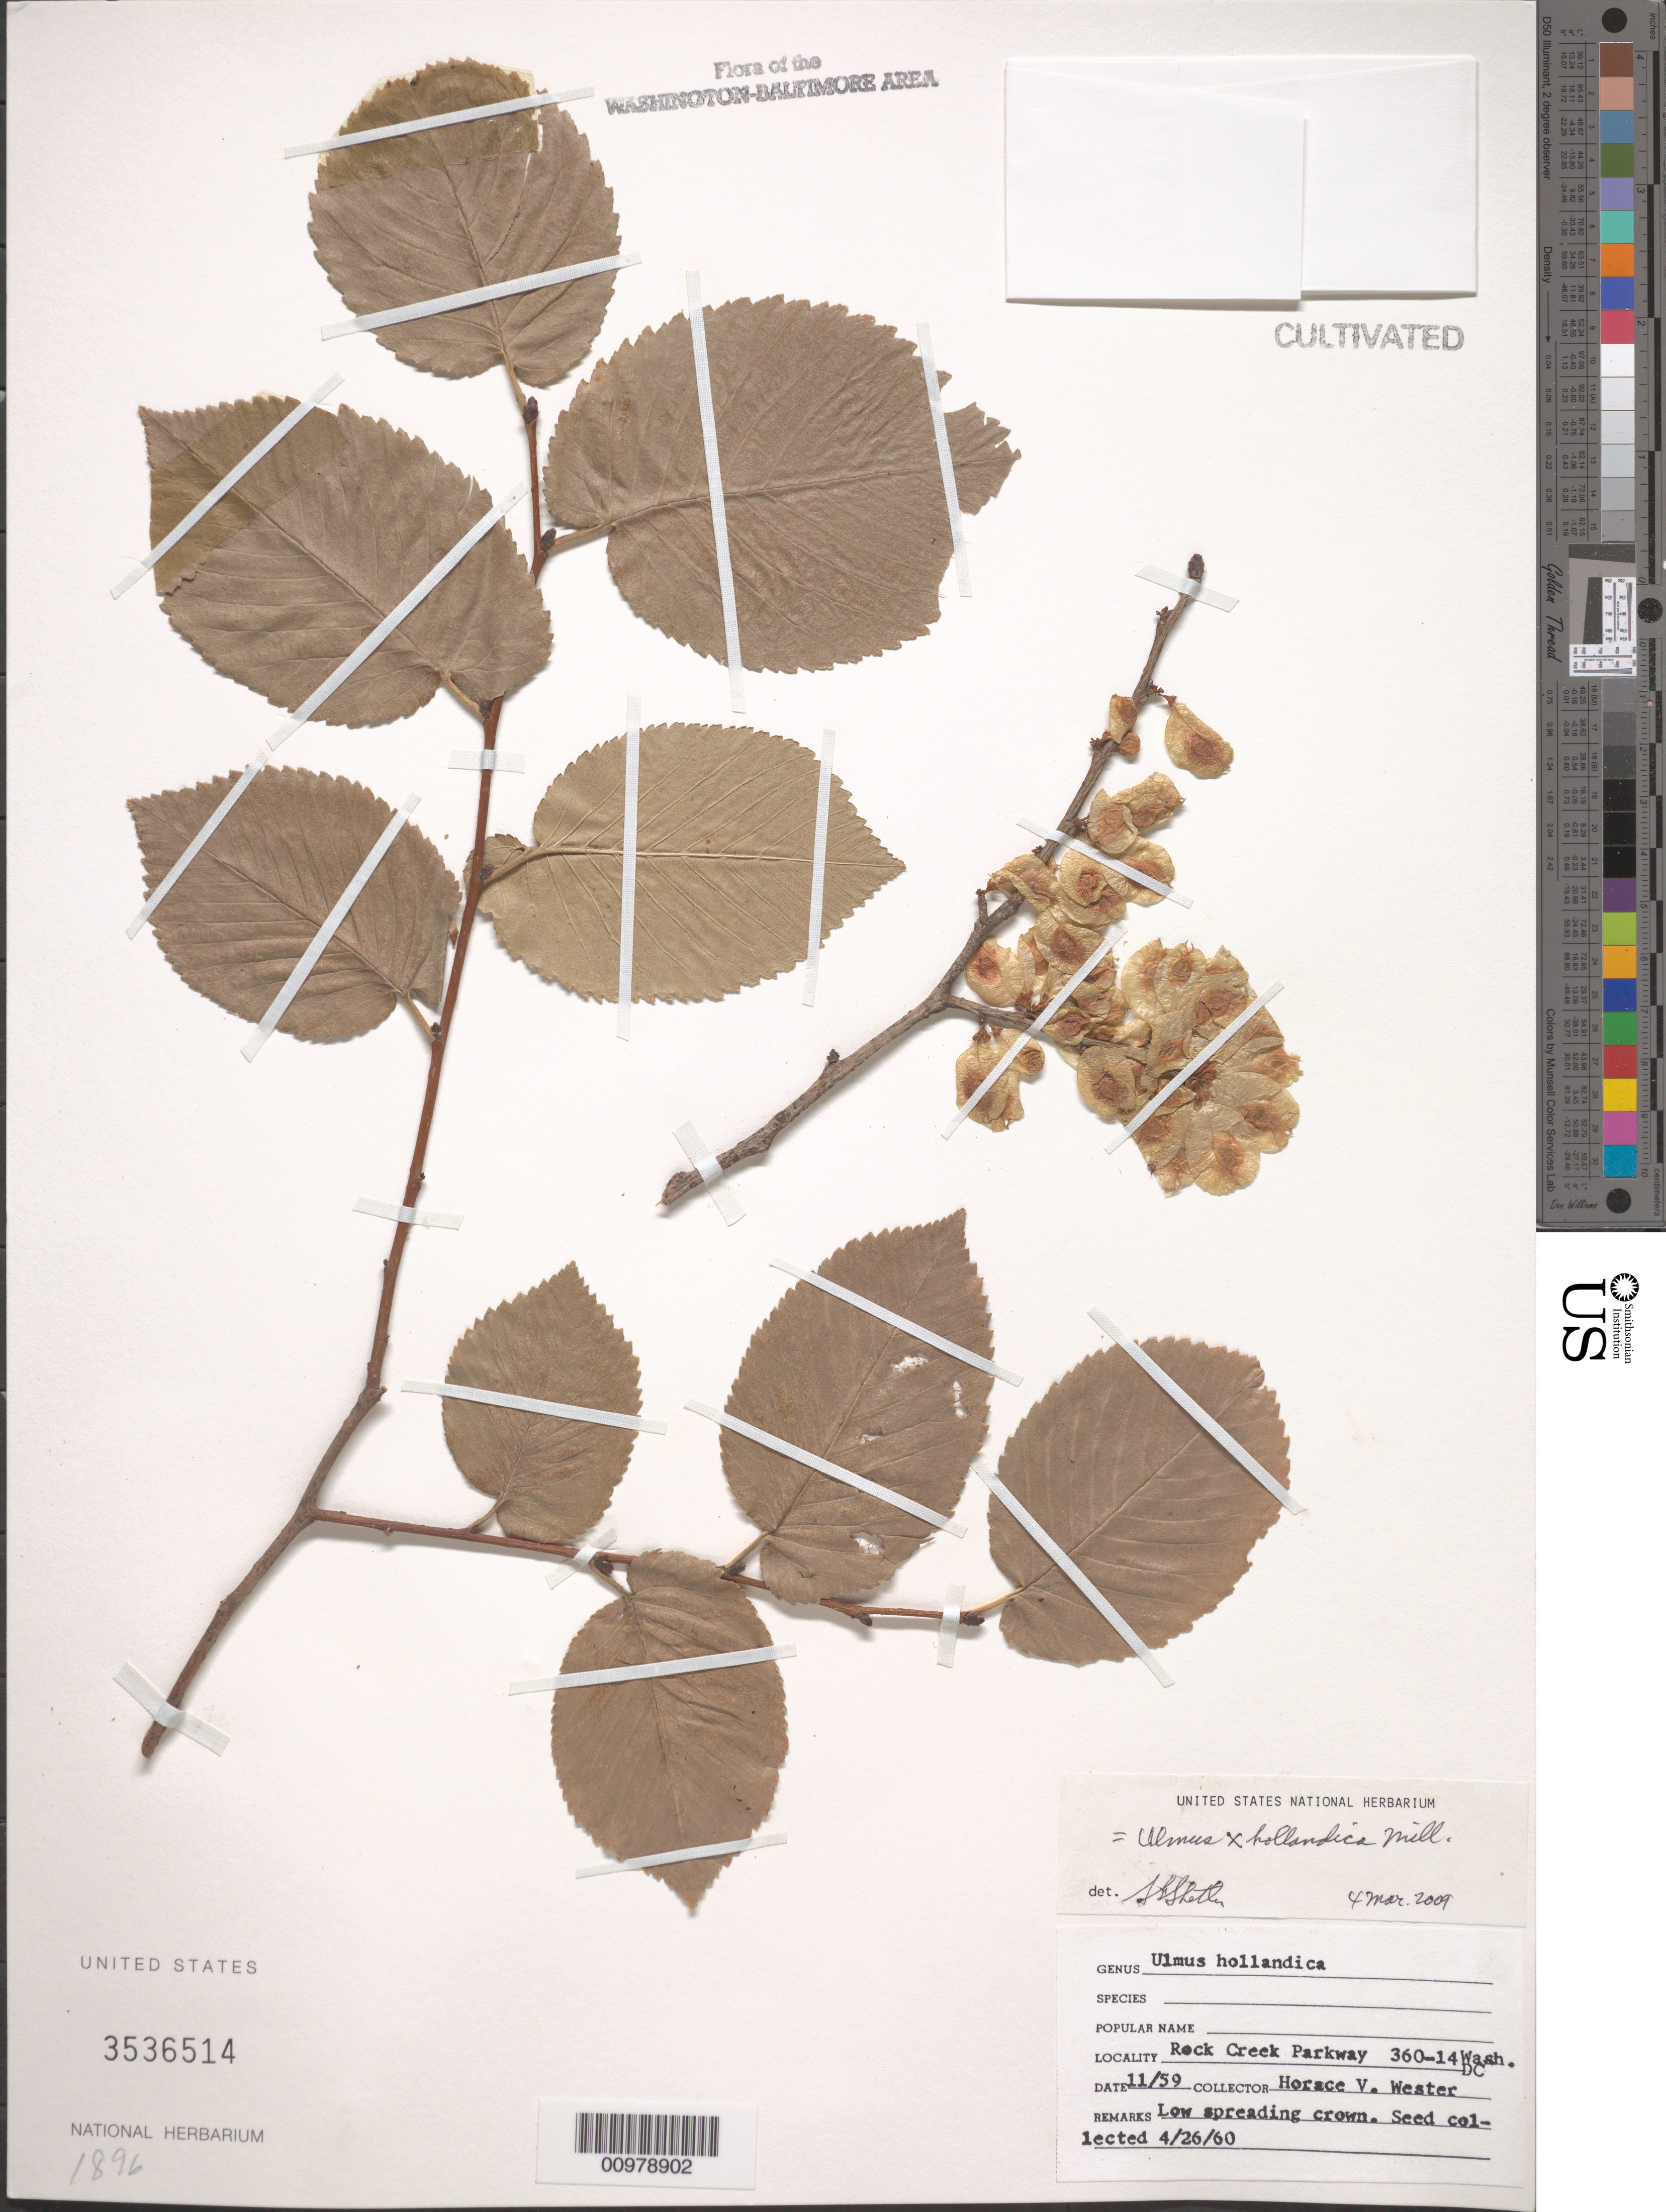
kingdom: Plantae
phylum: Tracheophyta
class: Magnoliopsida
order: Rosales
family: Ulmaceae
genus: Ulmus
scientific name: Ulmus x hollandica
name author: Mill.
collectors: H. Wester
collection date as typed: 4/26/60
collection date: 1960-04-26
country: United States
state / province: District of Columbia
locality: Rock Creek Parkway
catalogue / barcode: US 3536514